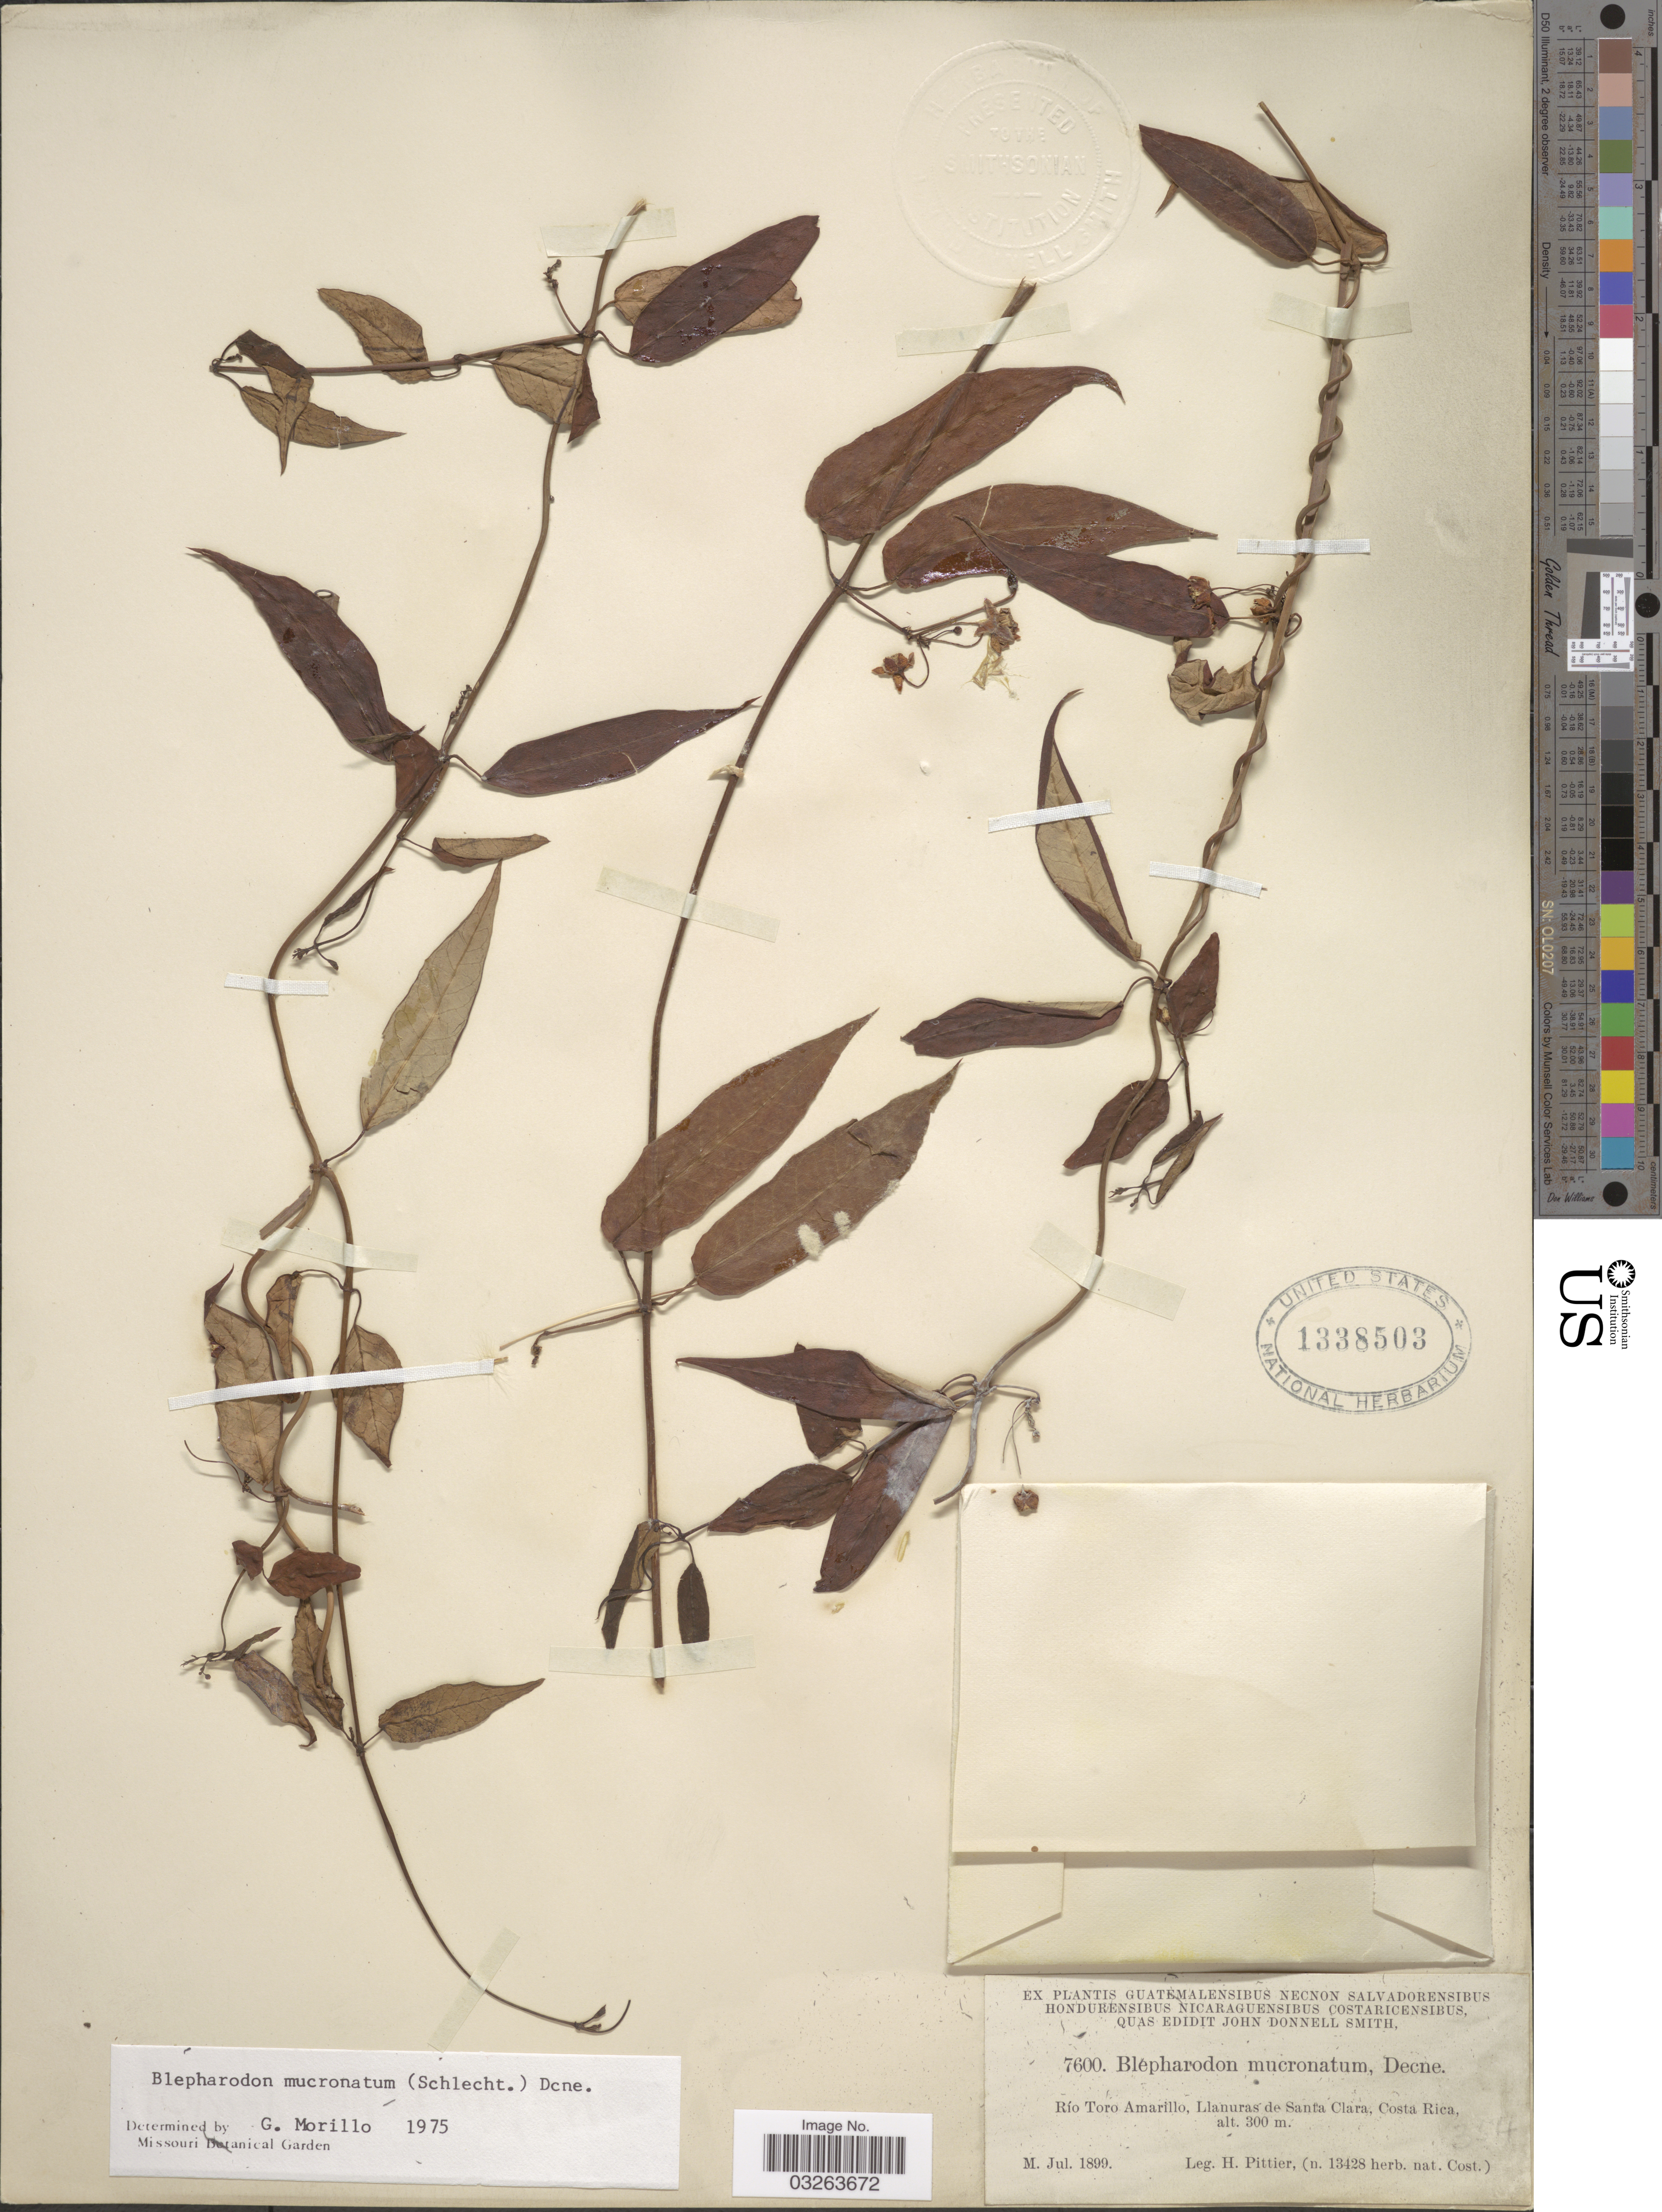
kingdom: Plantae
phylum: Tracheophyta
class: Magnoliopsida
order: Gentianales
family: Apocynaceae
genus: Blepharodon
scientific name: Blepharodon mucronatum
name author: (Schltdl.) Decne.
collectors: H. F. Pittier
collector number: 7600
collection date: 1899-07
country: Costa Rica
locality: Río Toro Amarillo, Llanuras de Santa Clara.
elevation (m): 300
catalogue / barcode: US 1338503